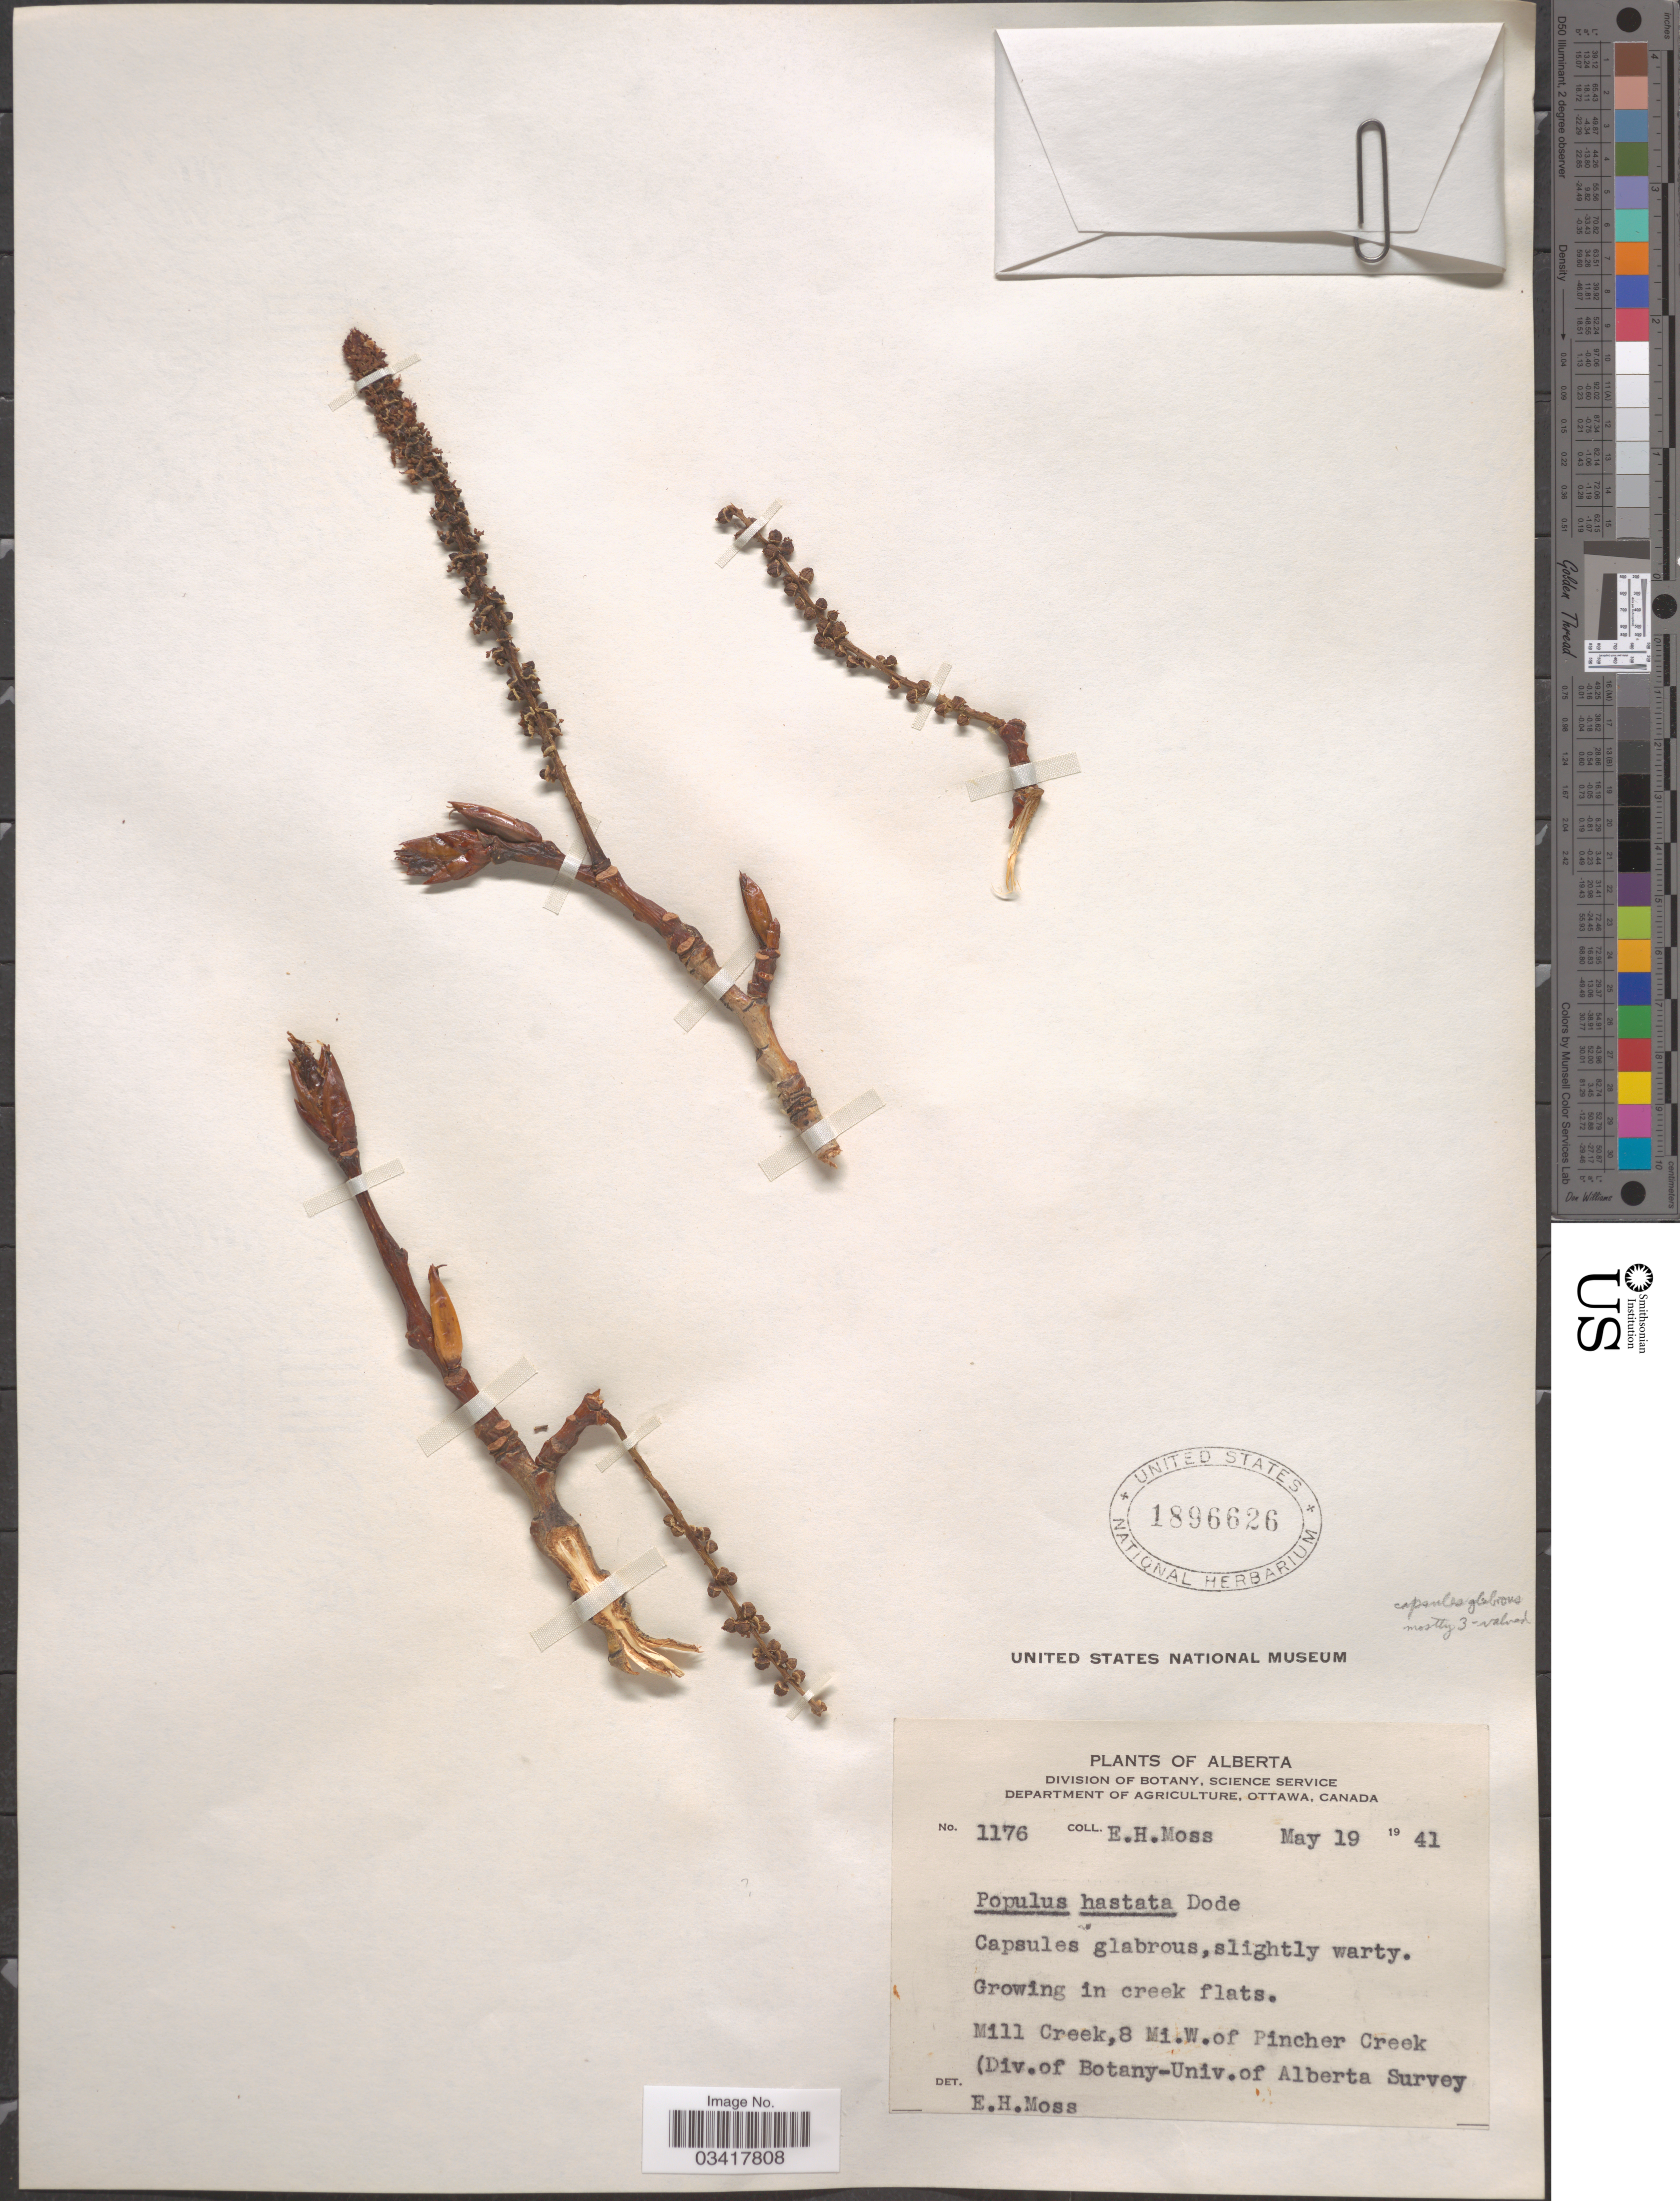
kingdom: Plantae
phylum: Tracheophyta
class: Magnoliopsida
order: Malpighiales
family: Salicaceae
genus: Populus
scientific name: Populus trichocarpa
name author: Torr. & A. Gray ex W. Hook.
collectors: E. Moss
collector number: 1176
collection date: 1941-05-19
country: Canada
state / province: Alberta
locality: Mill Creek, 8 Mi. W. of Pincher Creek.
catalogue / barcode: US 1896626